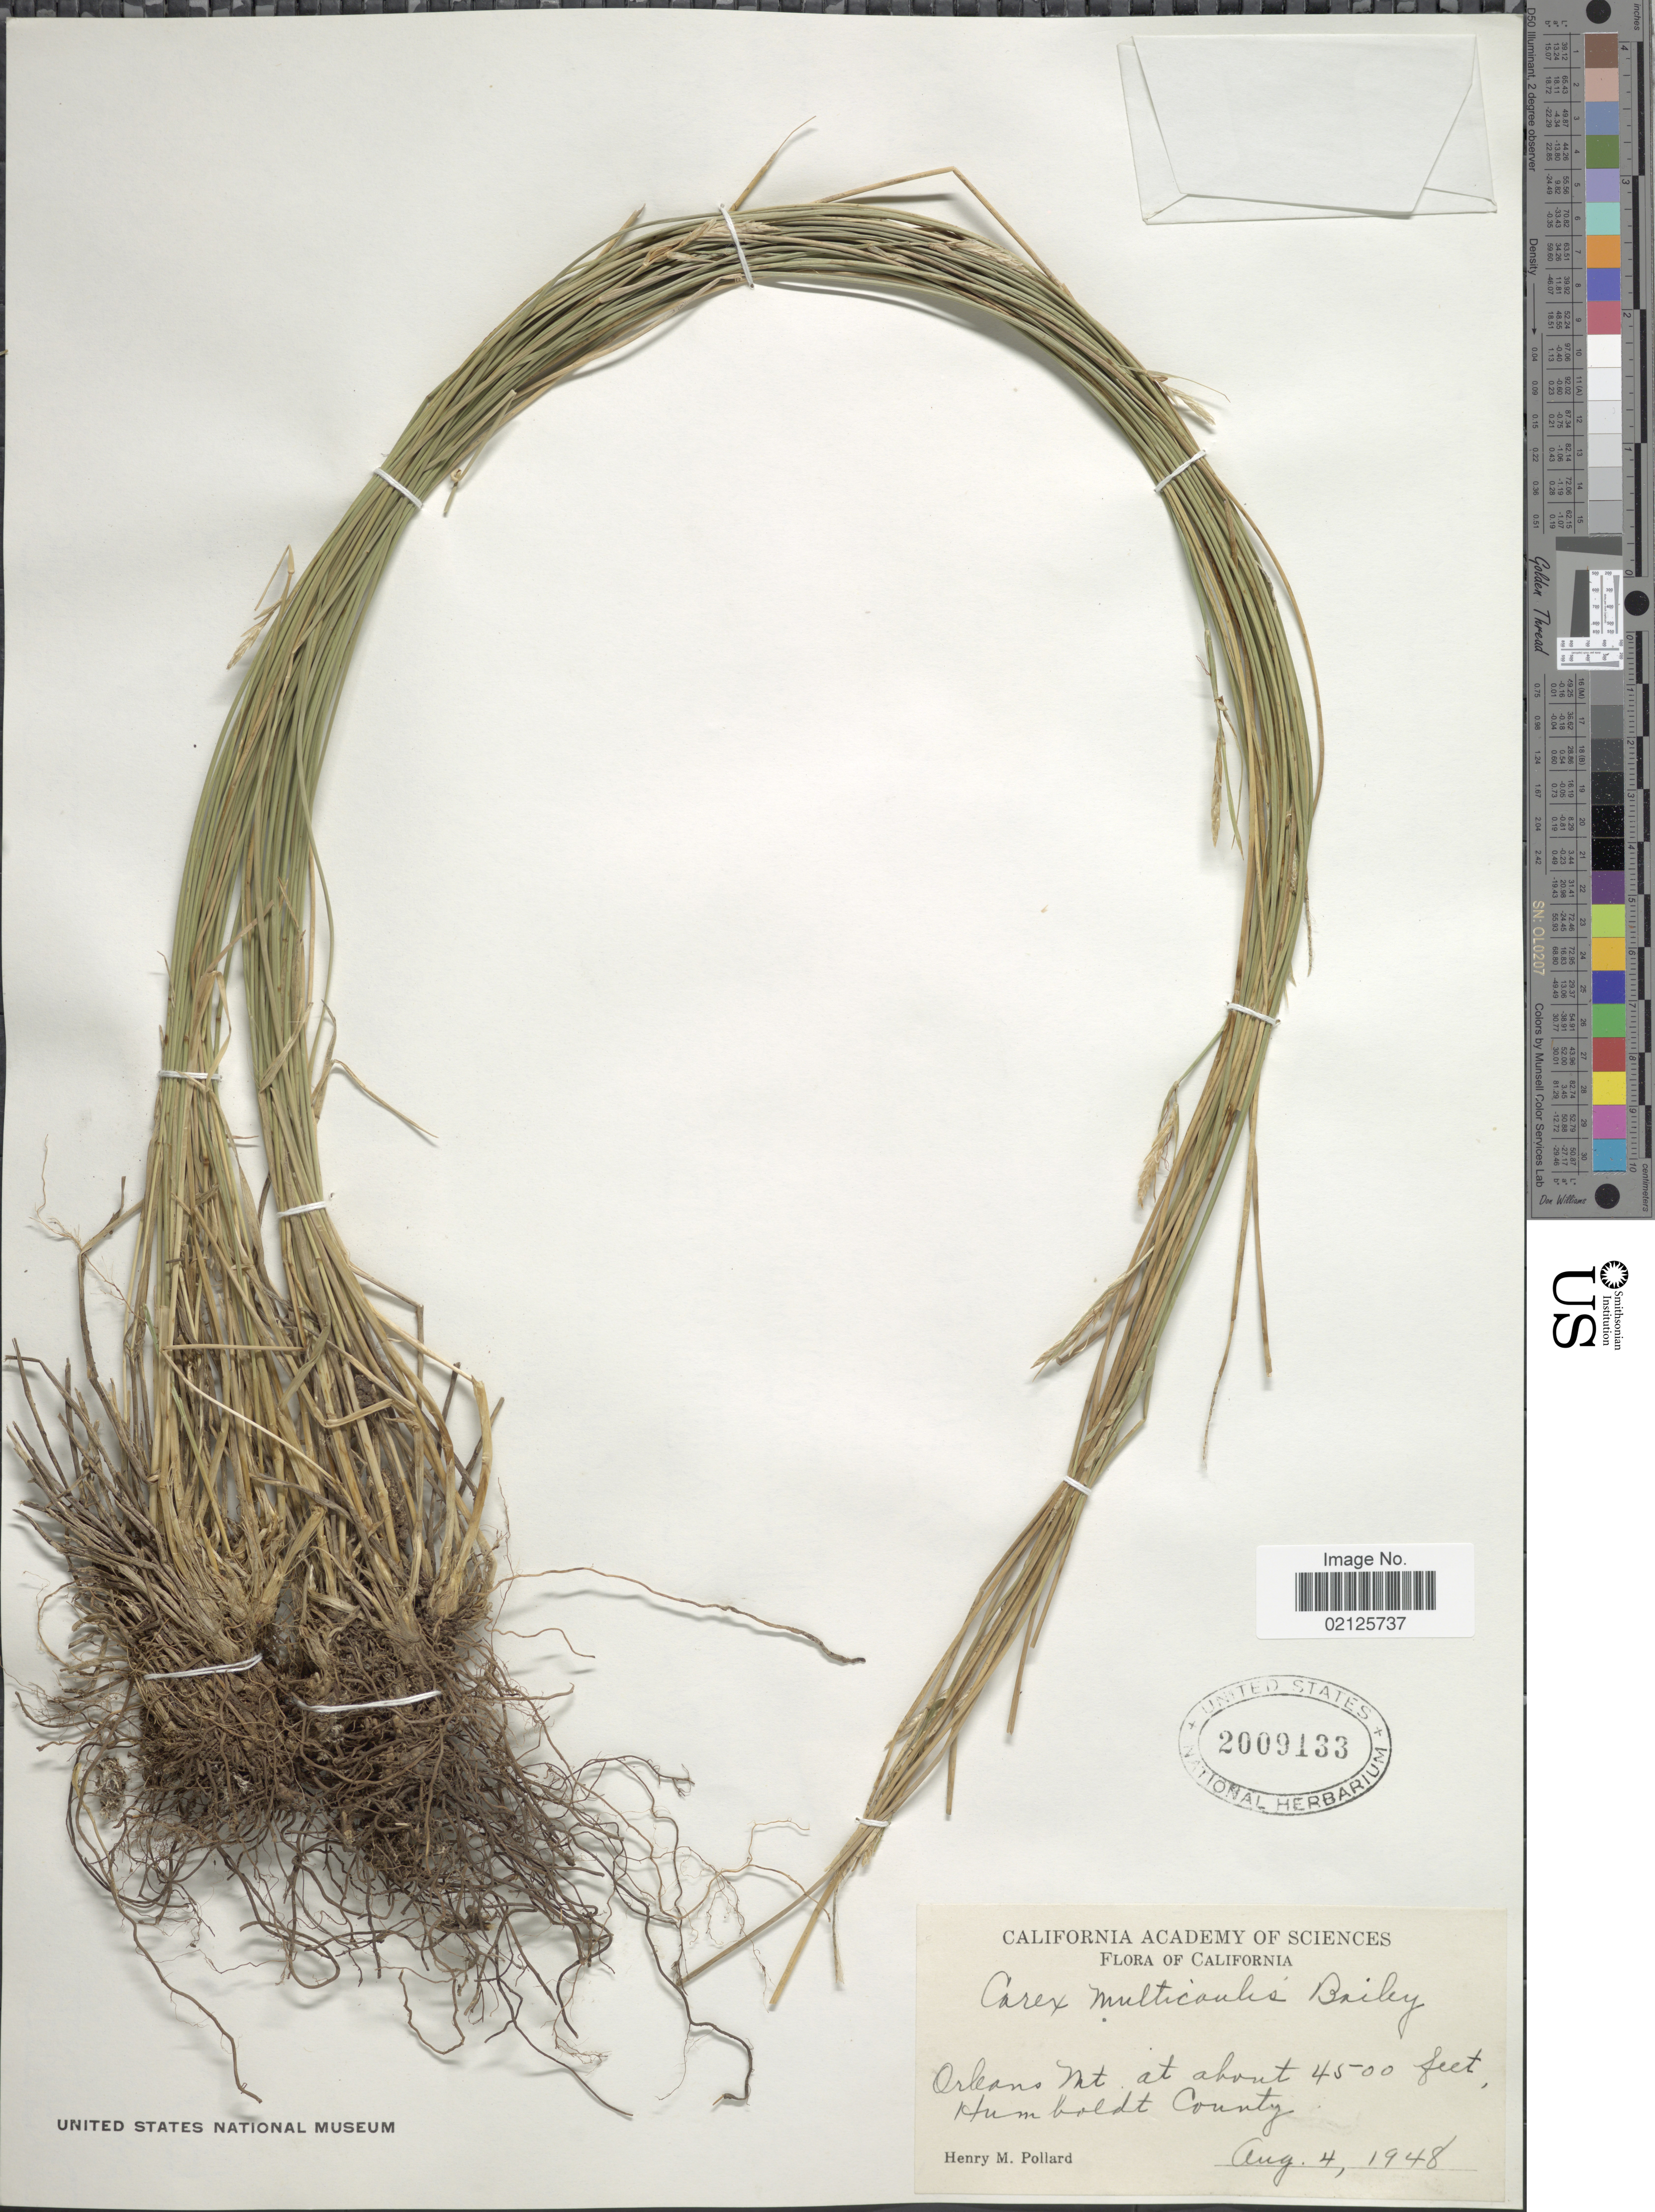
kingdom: Plantae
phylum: Tracheophyta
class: Liliopsida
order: Poales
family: Cyperaceae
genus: Carex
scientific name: Carex multicaulis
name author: L.H. Bailey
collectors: H. M. Pollard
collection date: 1948-08-04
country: United States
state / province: California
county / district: Humboldt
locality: Orleans Mt at Humboldt County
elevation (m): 1372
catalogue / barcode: US 2009133